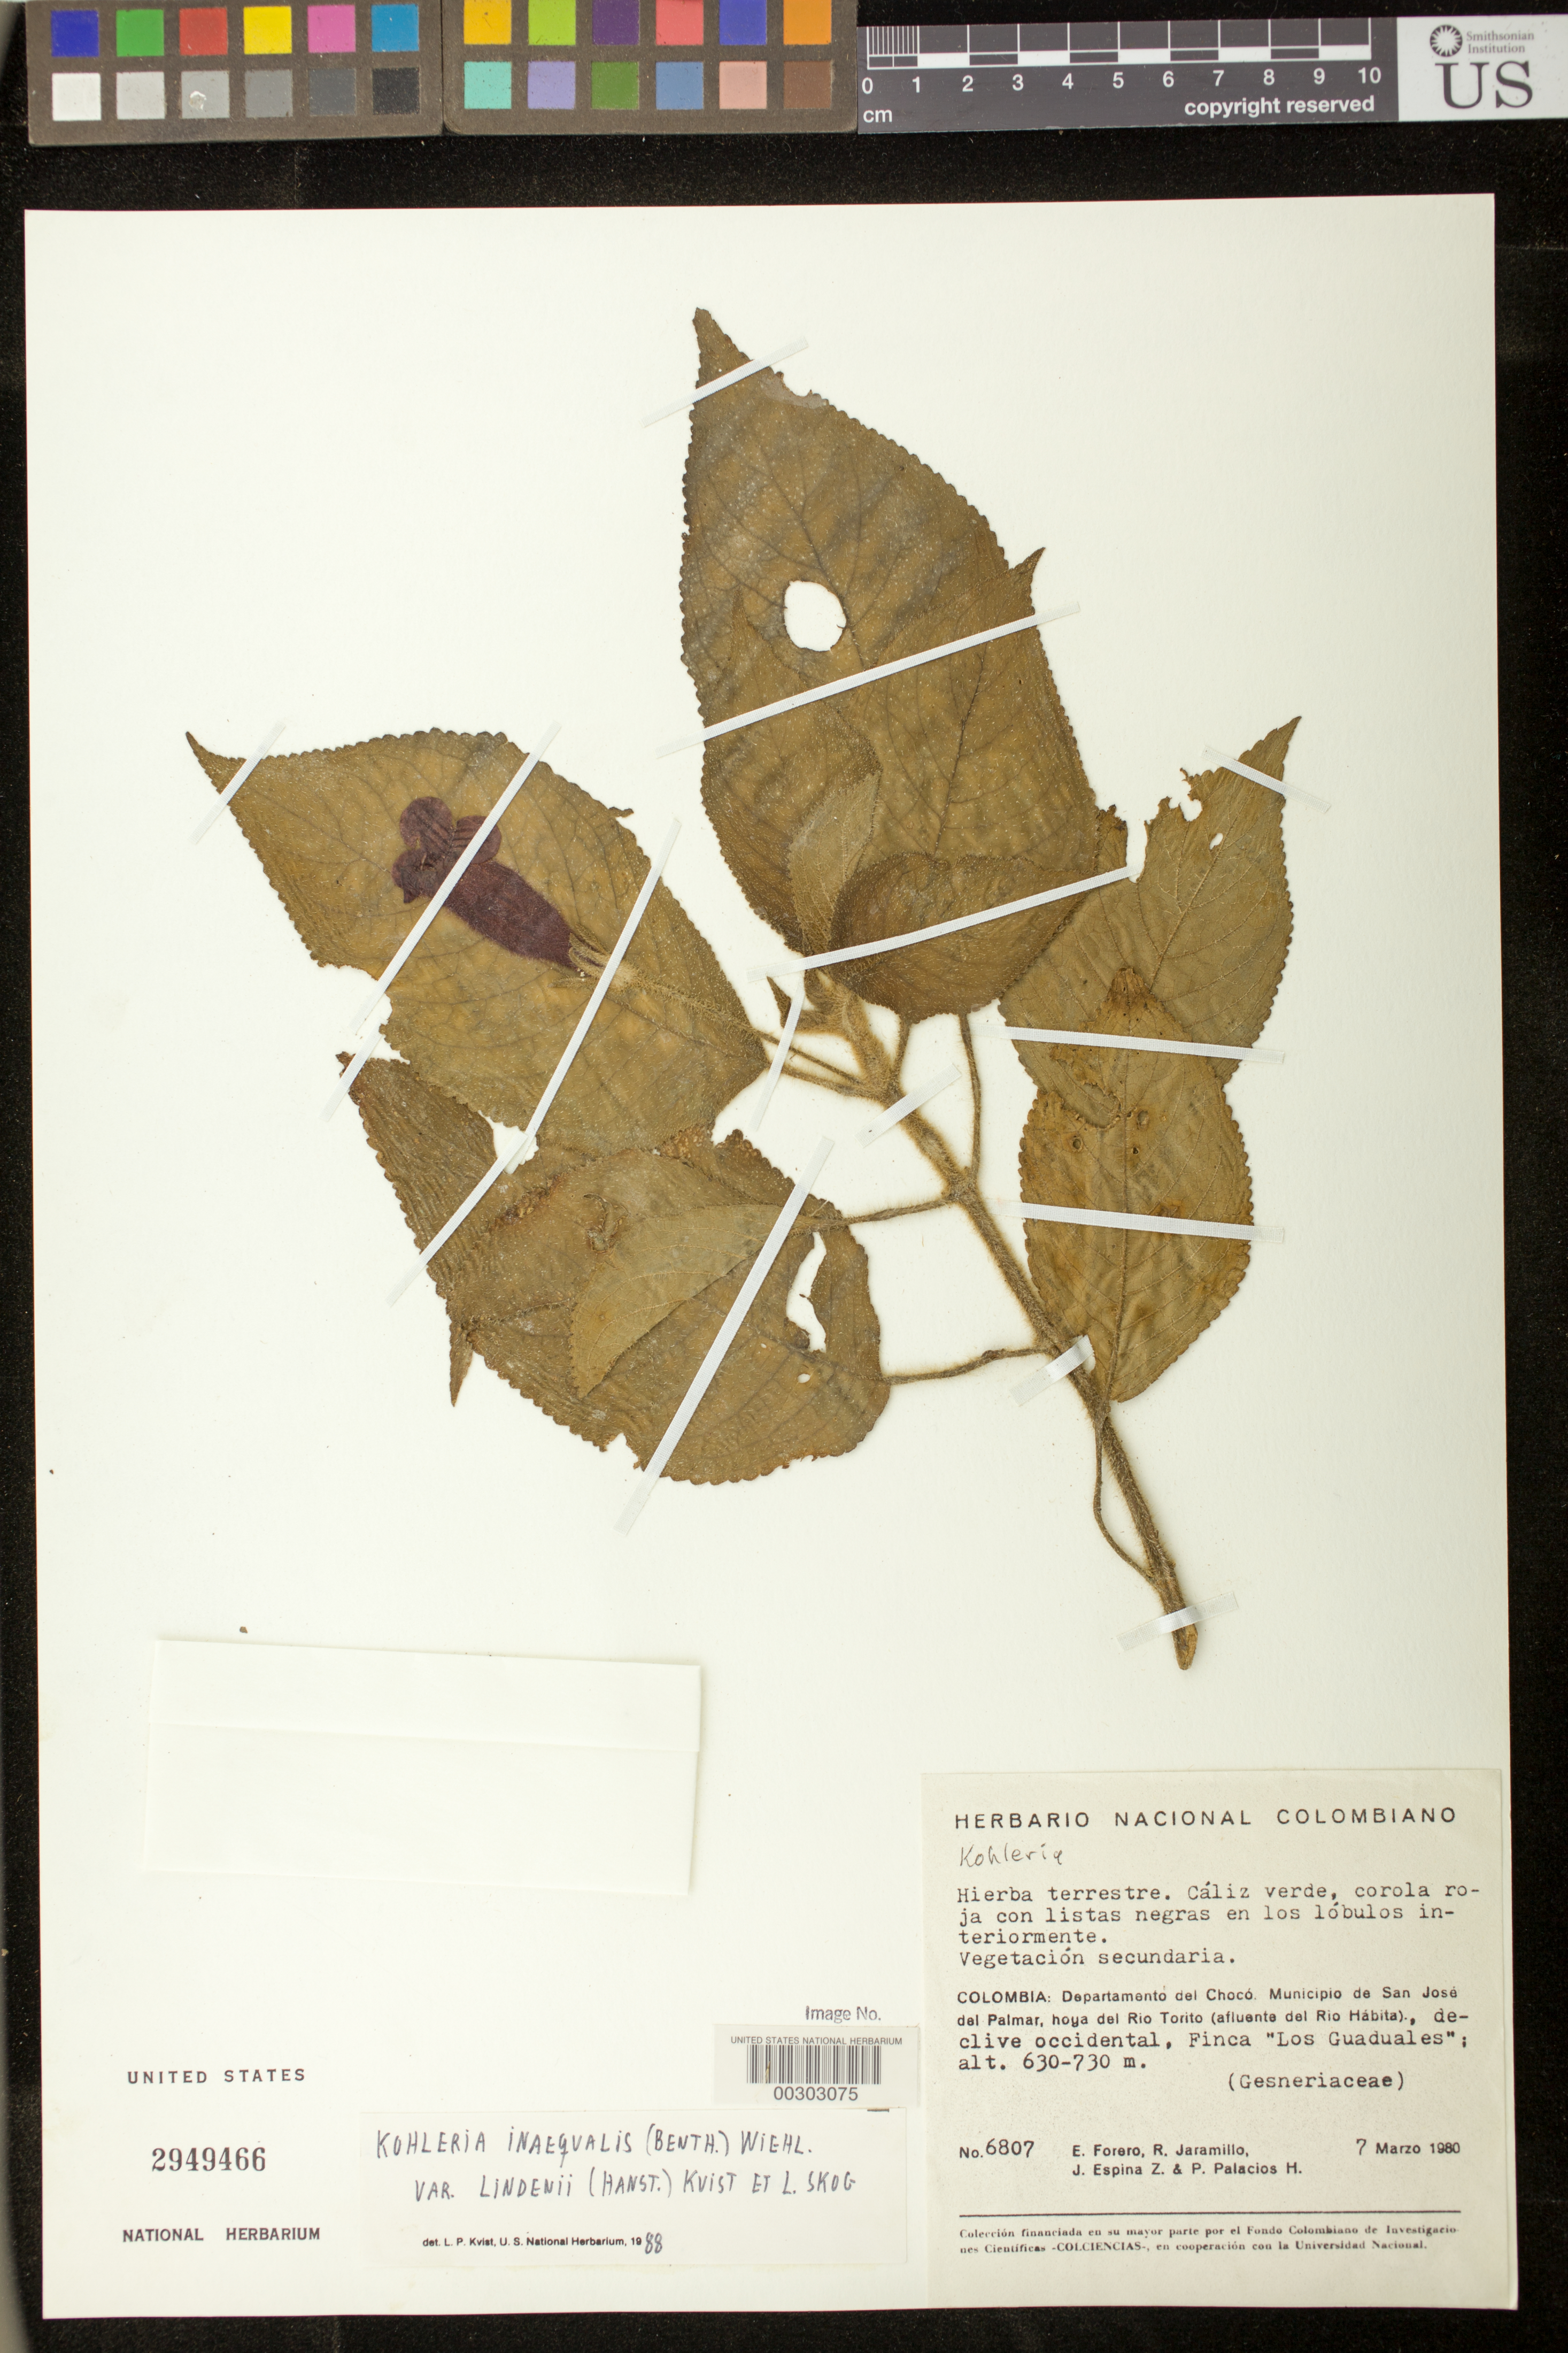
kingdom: Plantae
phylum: Tracheophyta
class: Magnoliopsida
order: Lamiales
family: Gesneriaceae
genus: Kohleria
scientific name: Kohleria inaequalis var. lindenii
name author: (Hanst.) L.P. Kvist & L.E. Skog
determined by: Skog, Laurence E.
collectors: E. Forero, R. Jaramillo M., J. Espina Z. & P. Palacios H.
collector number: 6807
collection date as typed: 07 Mar 1980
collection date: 1980-03-07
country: Colombia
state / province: Chocó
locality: Mpio. de San José de Palmar, hoya del Rio Torito (afluente del Rio Hábita), declive occidental, Finca "Los Guaduales"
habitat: Vegetación secundaria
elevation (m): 630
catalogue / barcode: US 2949466